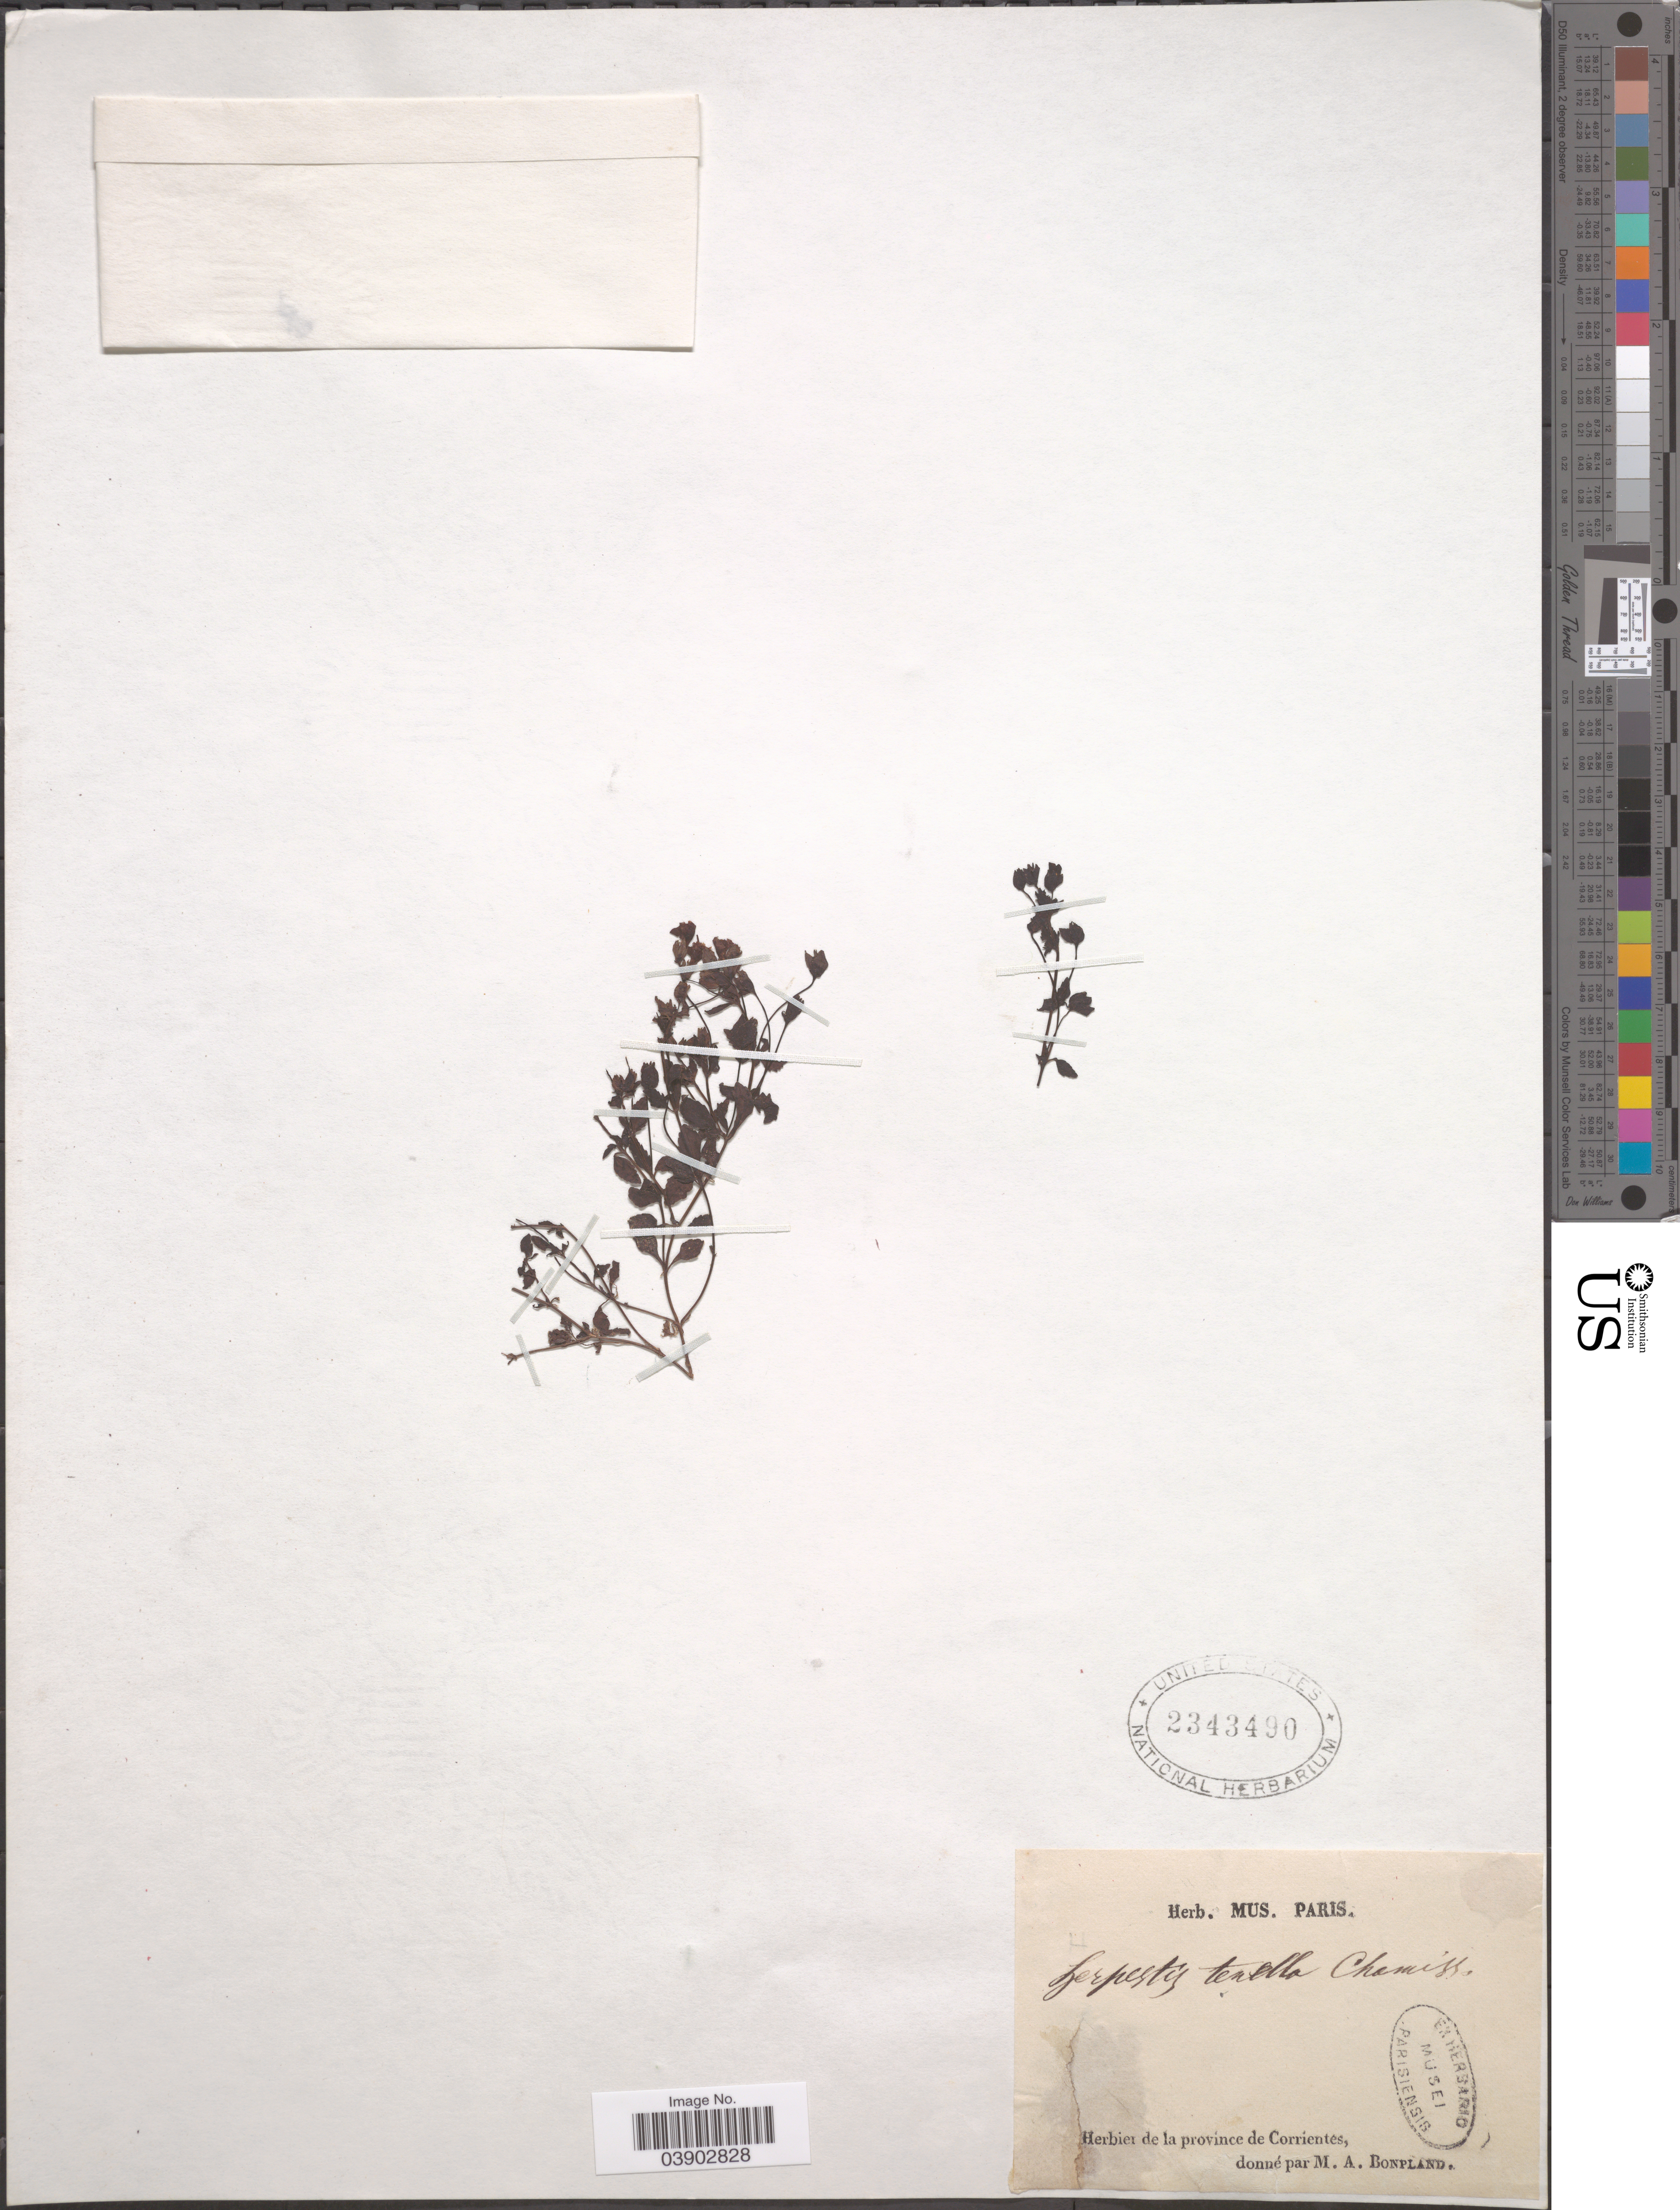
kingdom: Plantae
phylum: Tracheophyta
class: Magnoliopsida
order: Lamiales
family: Plantaginaceae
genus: Mecardonia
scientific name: Mecardonia tenella var. tenella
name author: (Cham. & Schltdl.) Pennell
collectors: M. Bonpland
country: Argentina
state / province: Corrientes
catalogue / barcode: US 2343490